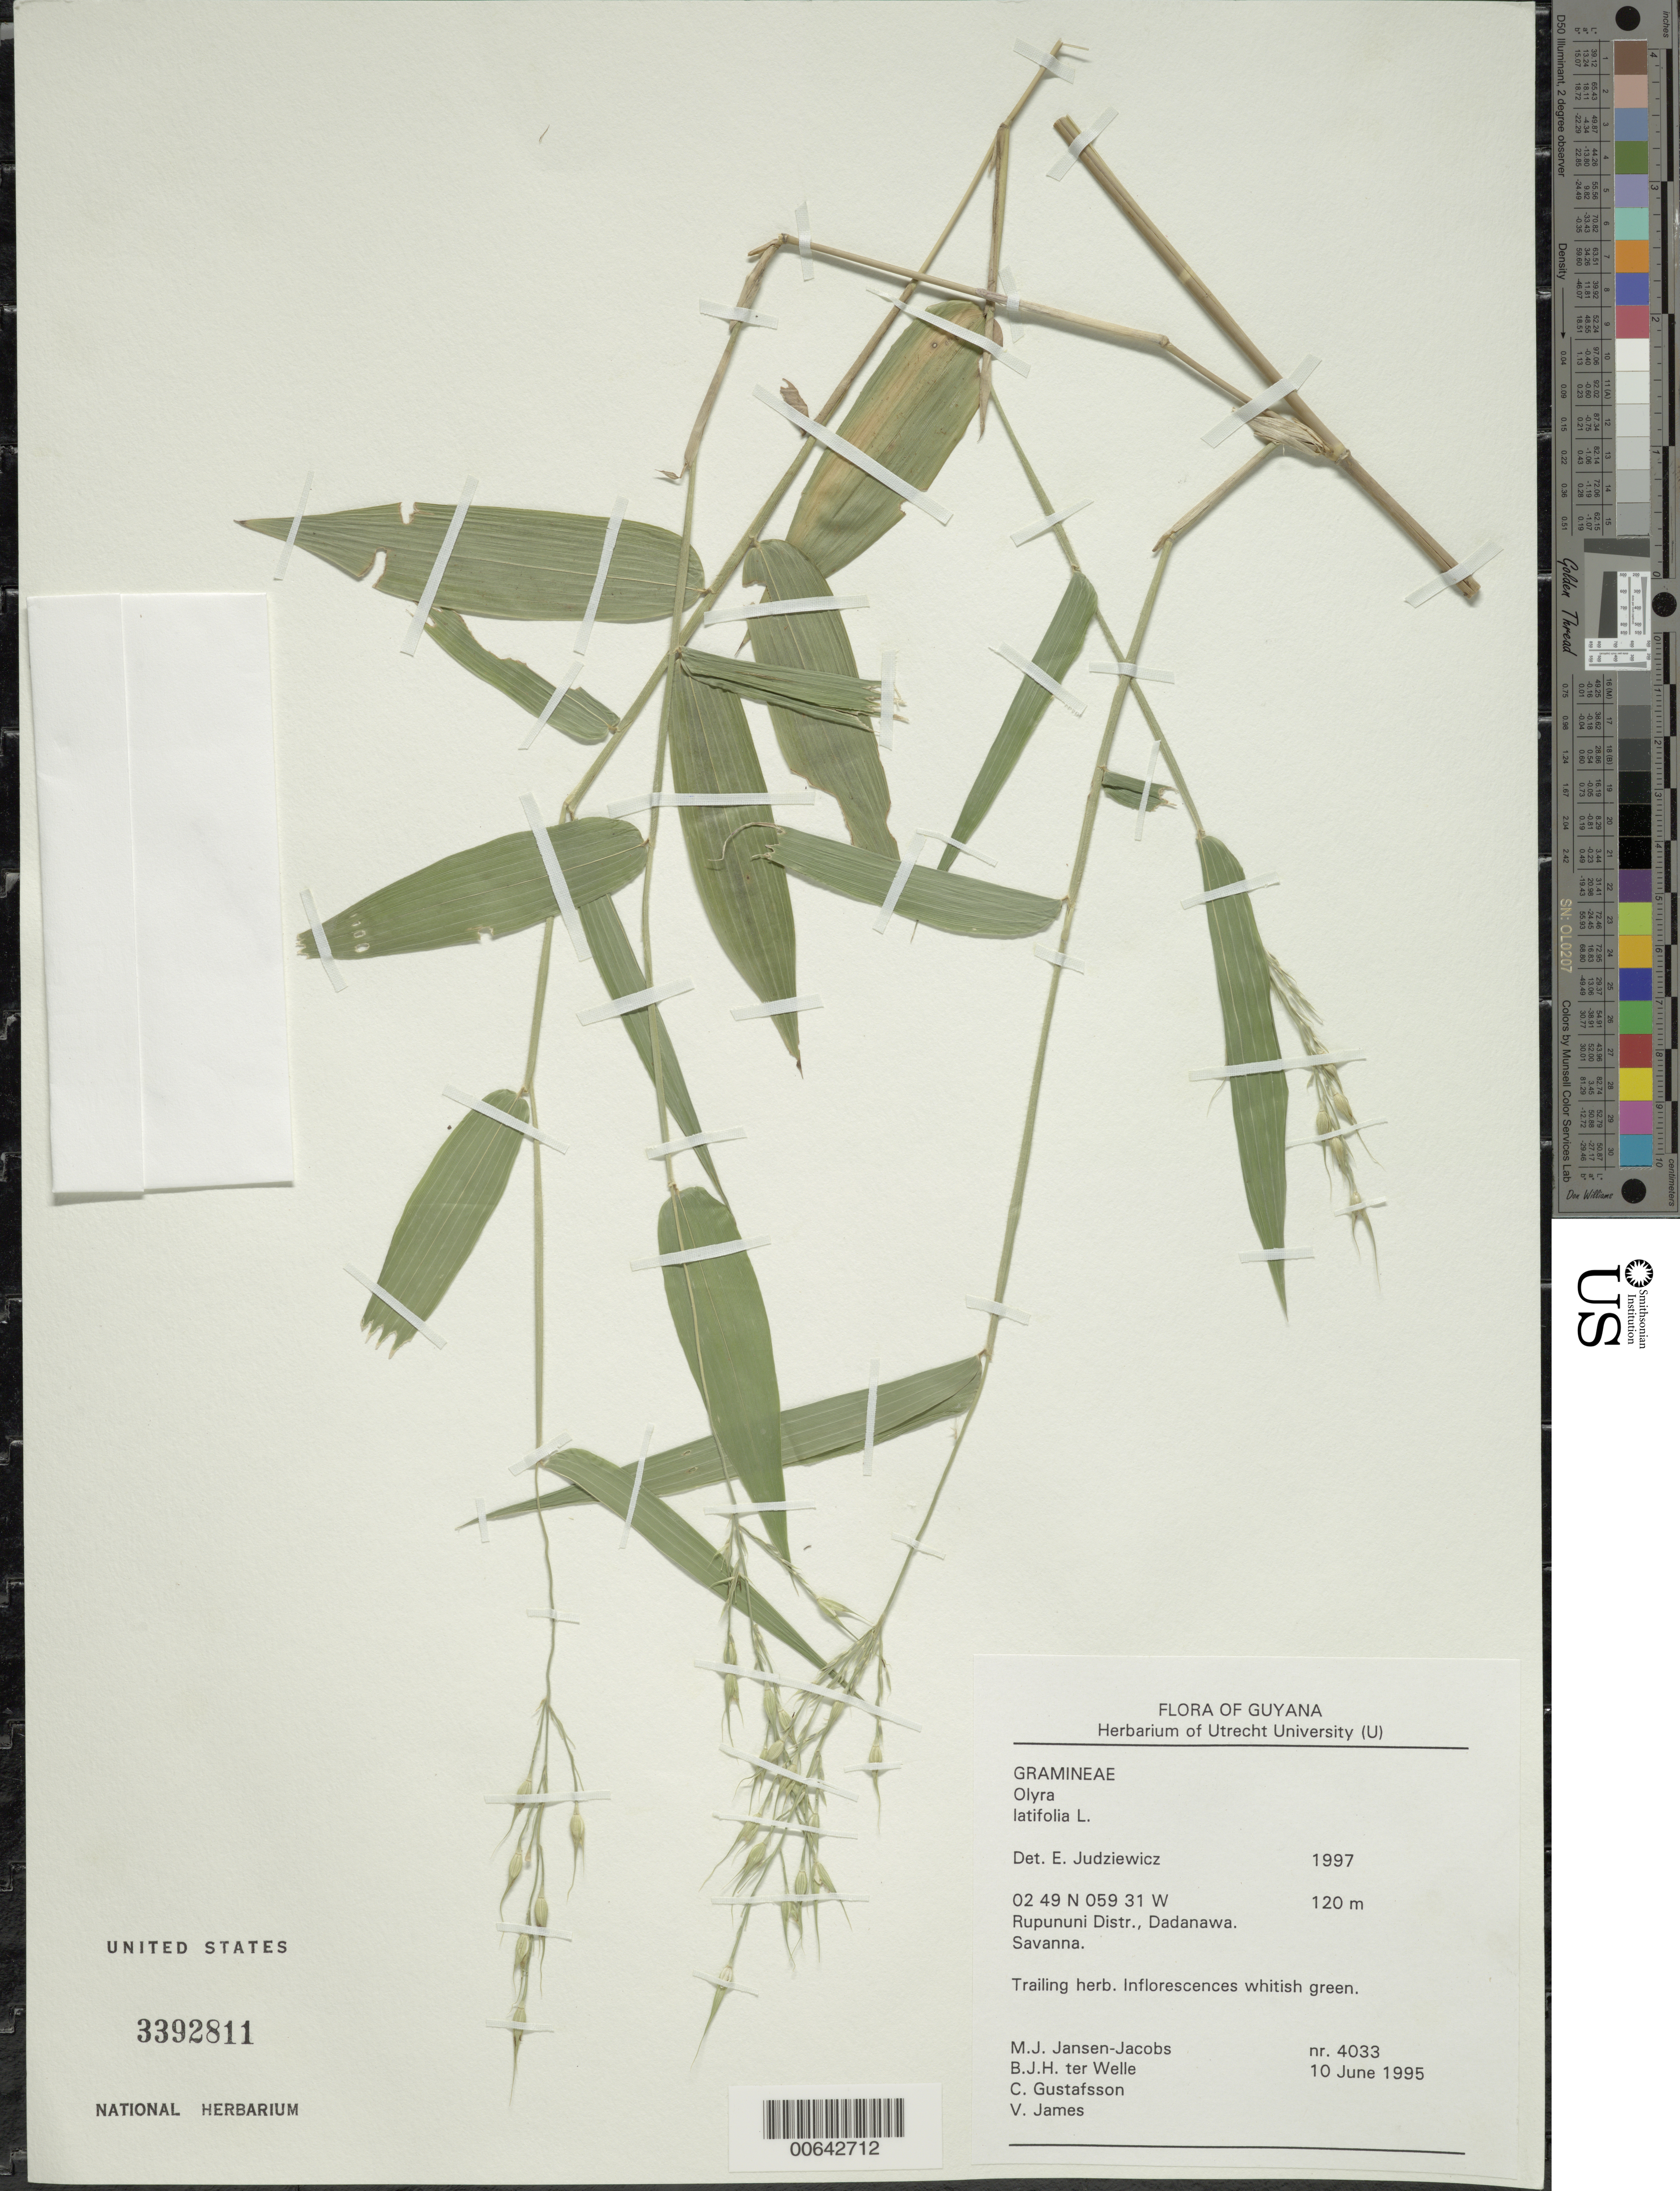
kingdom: Plantae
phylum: Tracheophyta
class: Liliopsida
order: Poales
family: Poaceae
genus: Olyra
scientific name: Olyra latifolia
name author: L.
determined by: Judziewicz, E. J.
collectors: J.-J. de Granville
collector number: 4033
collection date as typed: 10-Jun-95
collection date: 1995-06-10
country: French Guiana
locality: Rupununi Distr., Dadanawa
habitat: Savanna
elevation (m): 120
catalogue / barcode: US 3392811